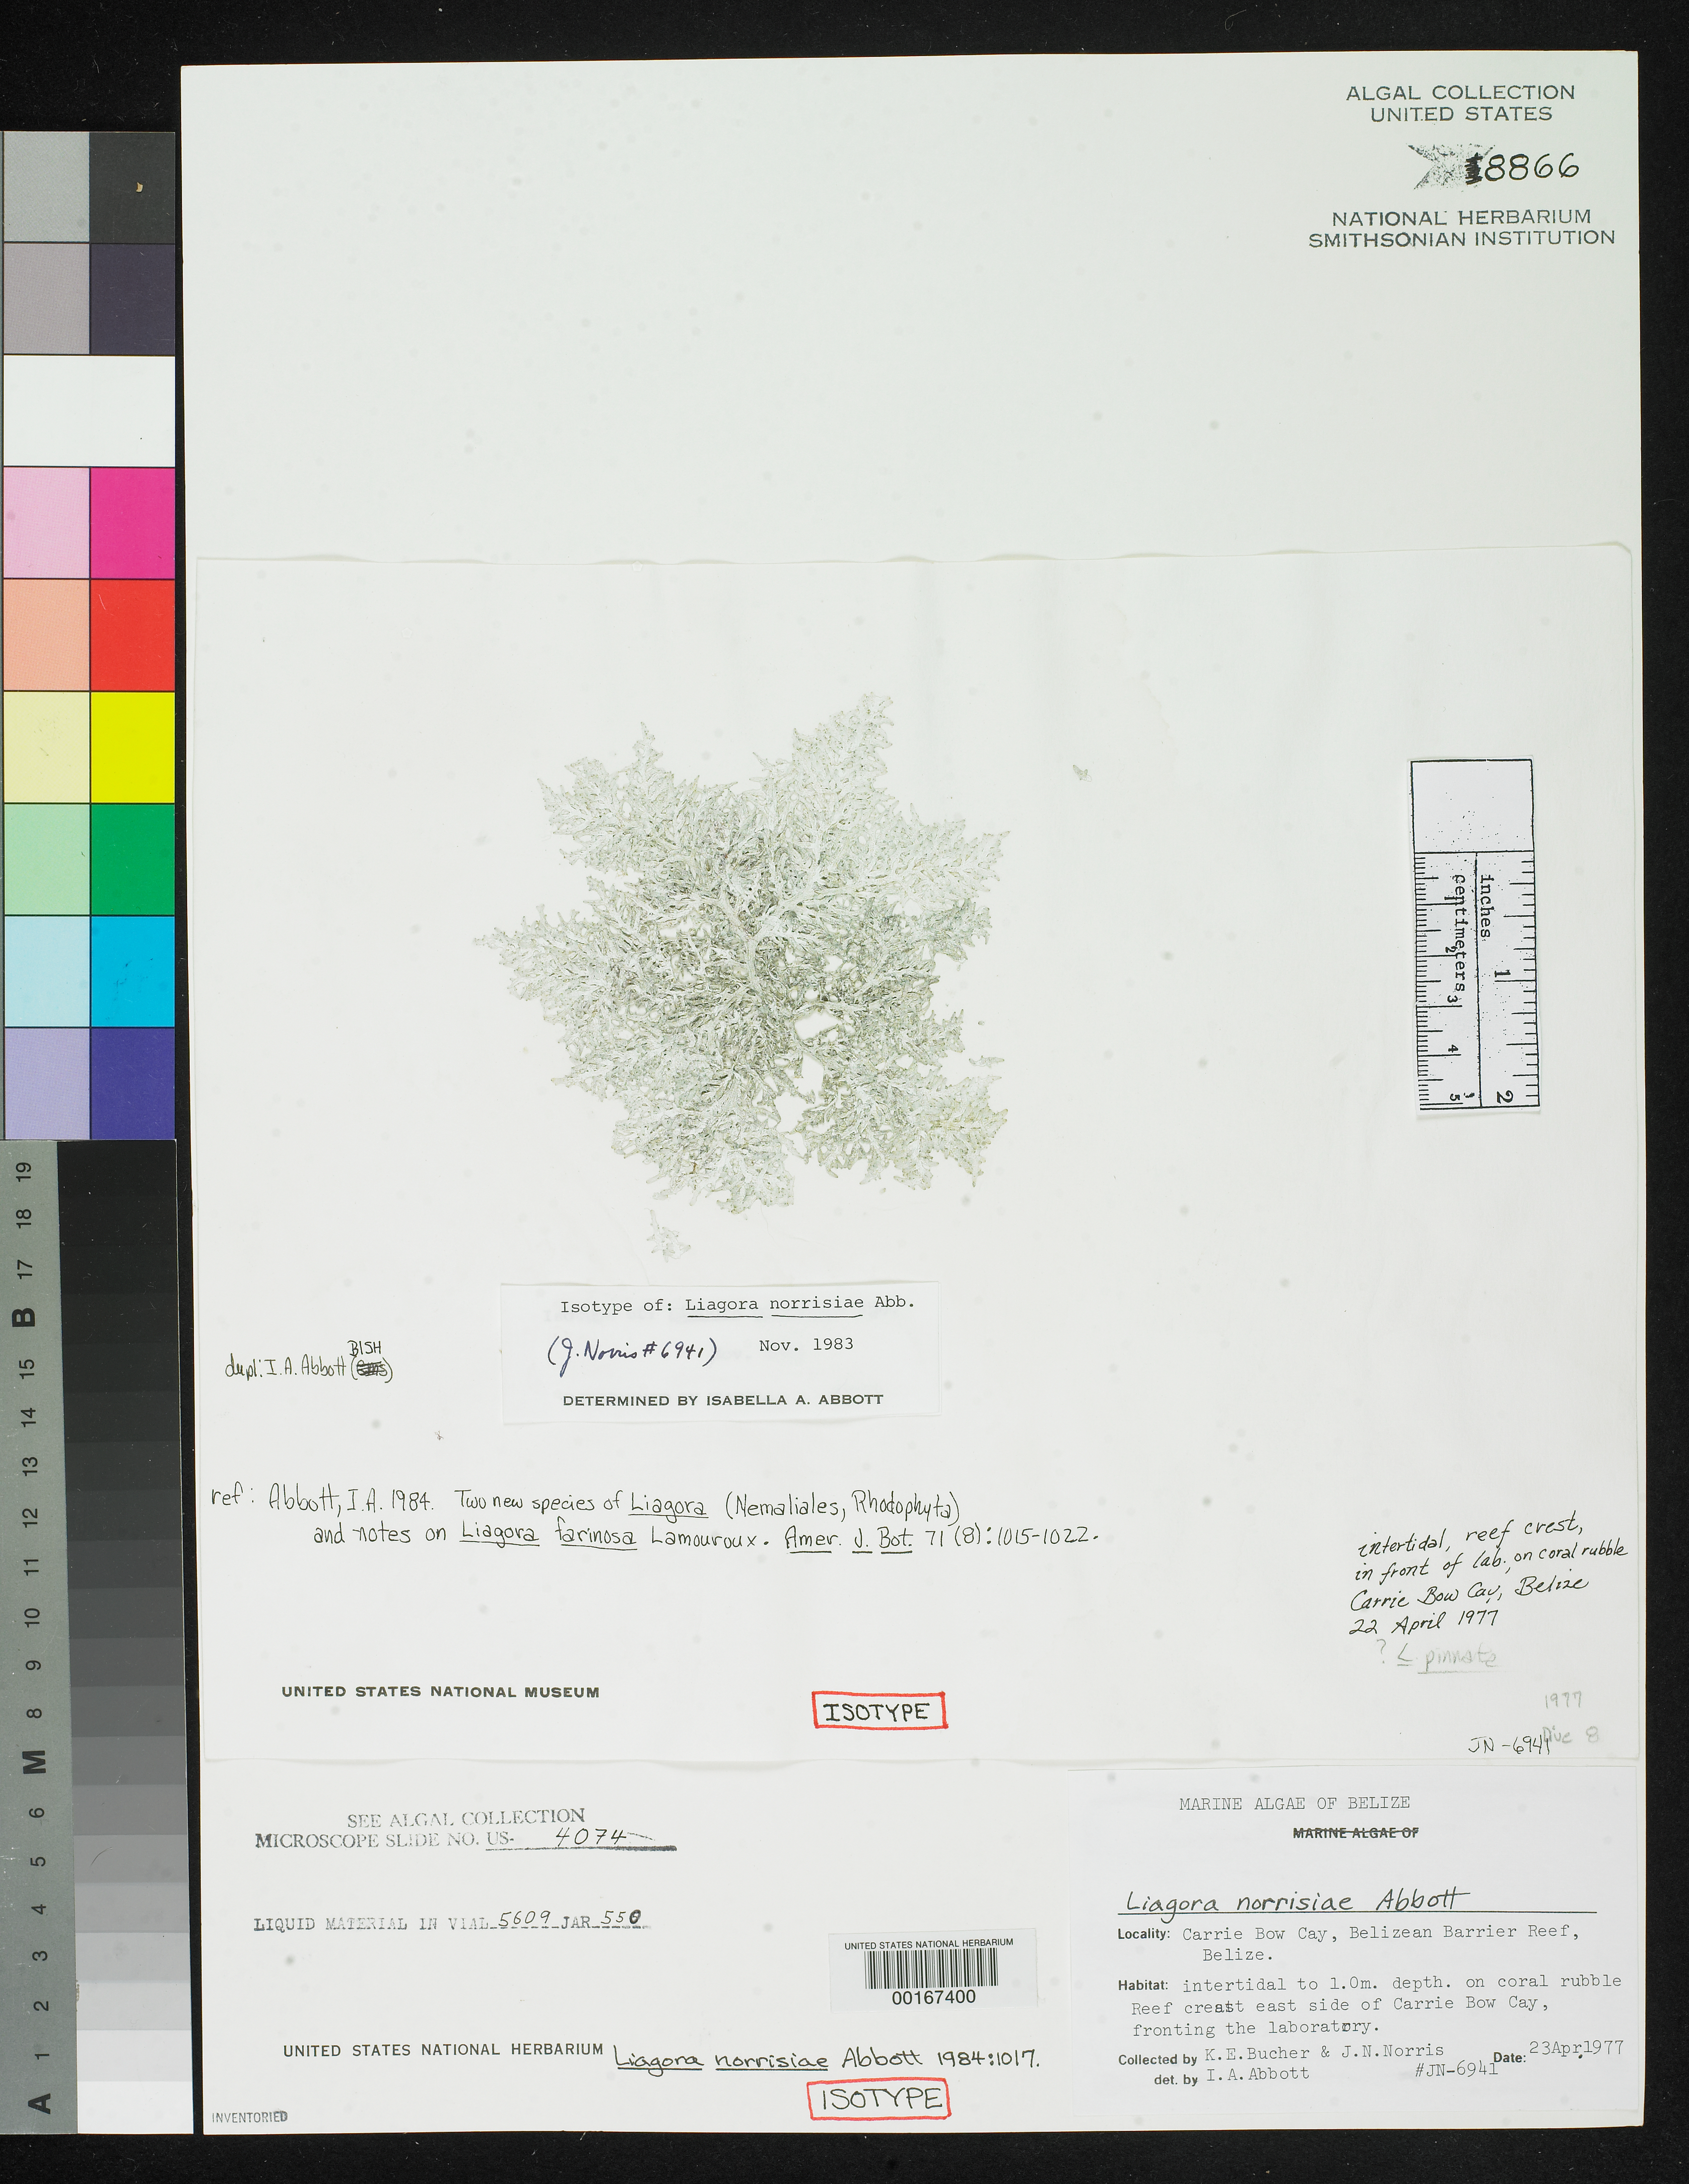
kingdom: Plantae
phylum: Rhodophyta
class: Florideophyceae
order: Nemaliales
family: Liagoraceae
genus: Liagora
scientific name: Liagora norrisiae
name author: I.A. Abbott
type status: Isotype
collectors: K. E. Bucher & J. N. Norris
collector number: JN-6941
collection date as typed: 23 Apr 1977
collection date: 1977-04-23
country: Belize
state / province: Stann Creek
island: Carrie Bow Cay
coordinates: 16 48'N, 88 05'W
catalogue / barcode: US 8866